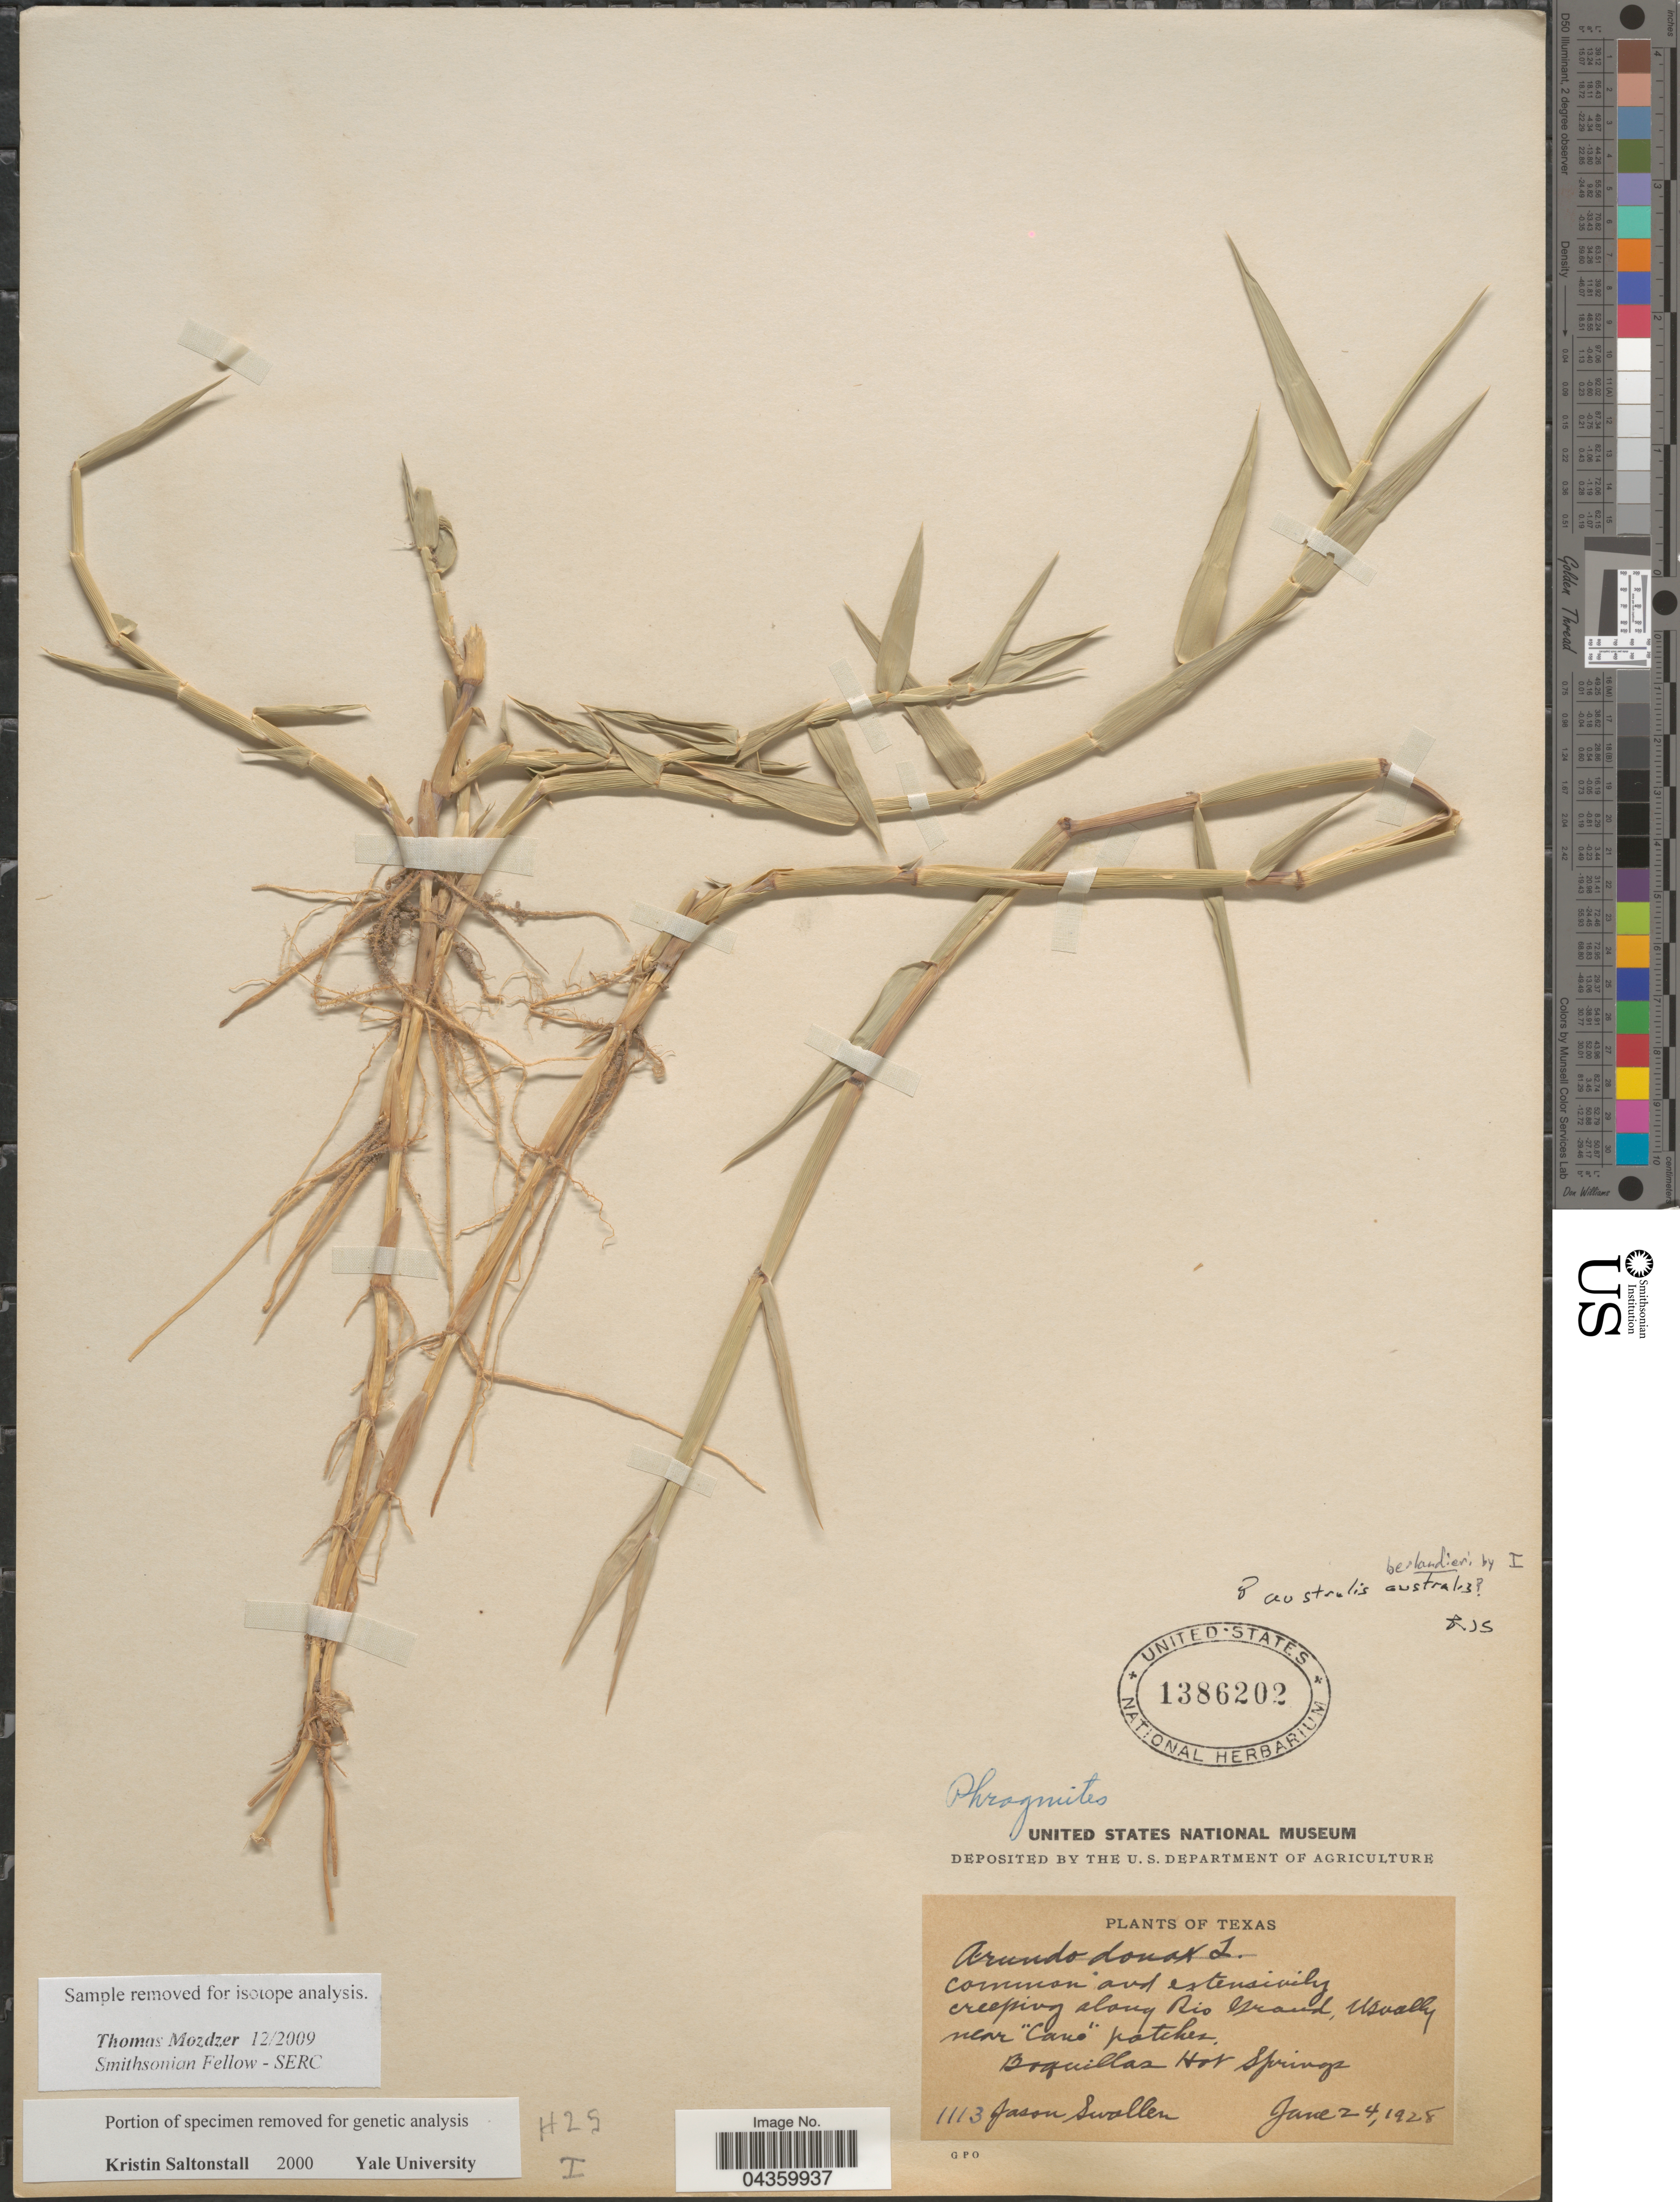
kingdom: Plantae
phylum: Tracheophyta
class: Liliopsida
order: Poales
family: Poaceae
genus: Phragmites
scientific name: Phragmites australis subsp. berlandieri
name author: (E. Fourn.) Saltonstall & Hauber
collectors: J. R. Swallen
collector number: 1113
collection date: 1928-06-24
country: United States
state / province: Texas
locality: Along Rio Grand, Usually near "Cano" patches. Boquillas Hot Springs.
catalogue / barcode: US 1386202